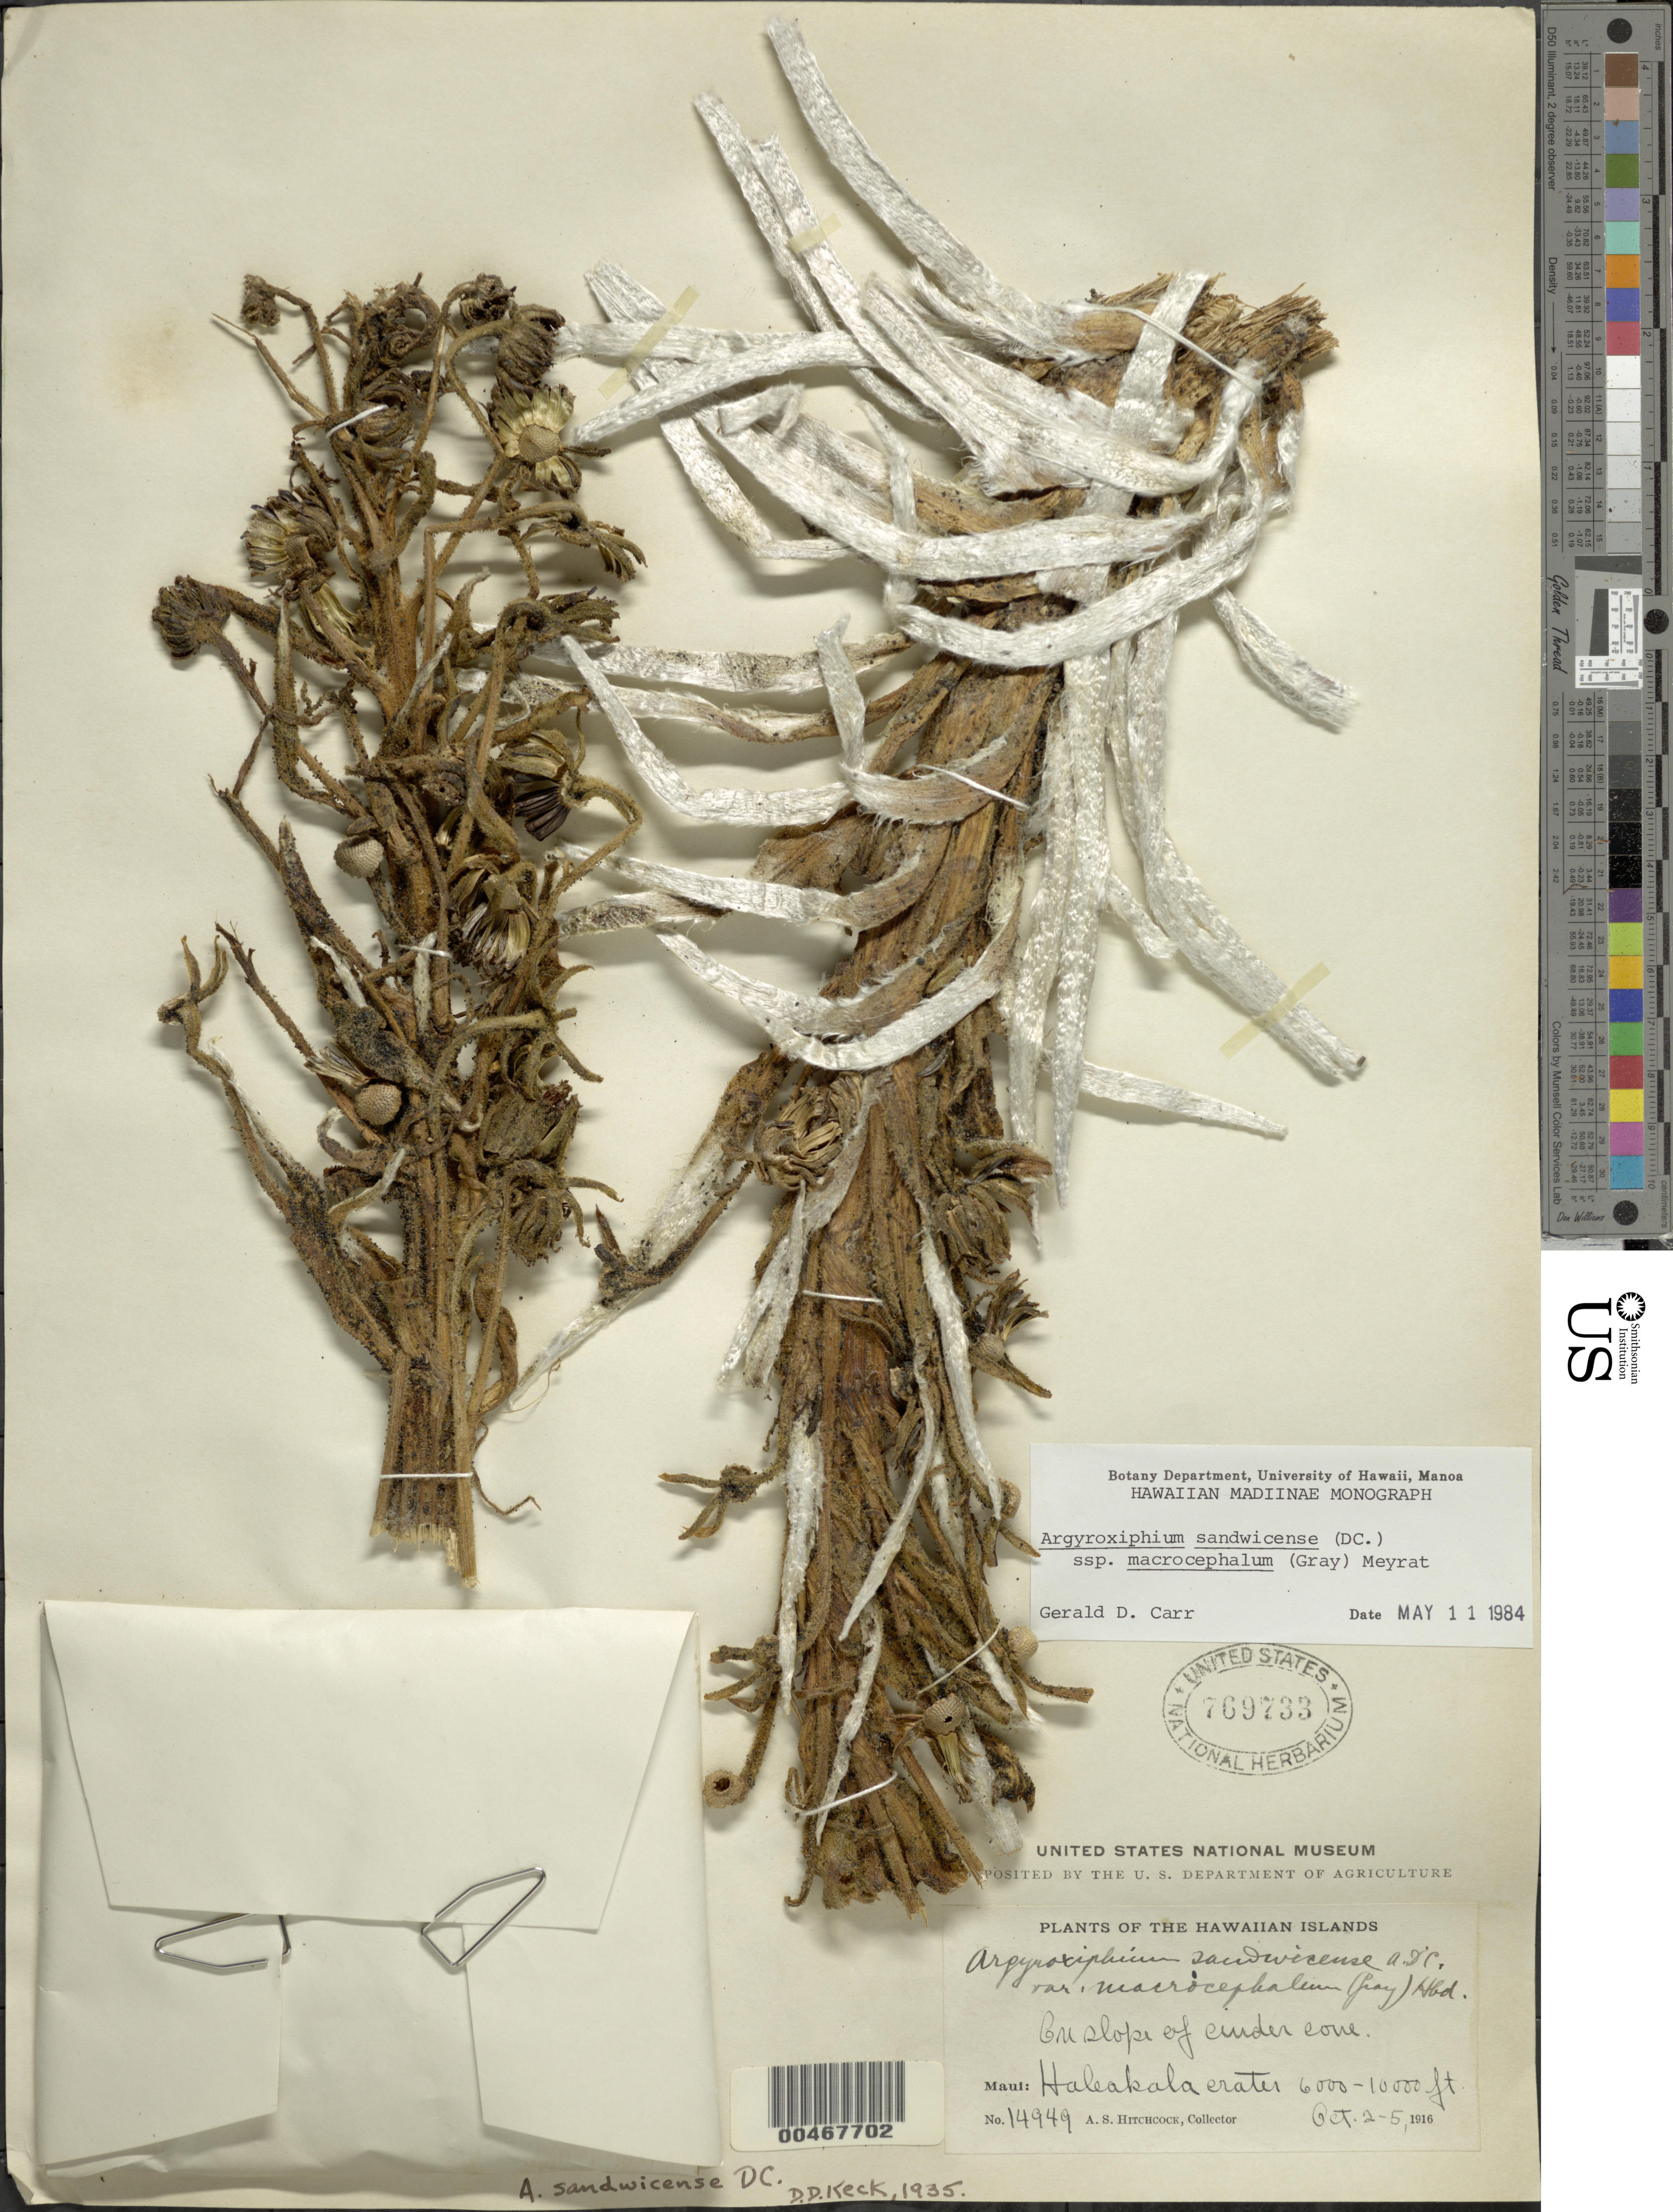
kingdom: Plantae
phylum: Tracheophyta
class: Magnoliopsida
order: Asterales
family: Asteraceae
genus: Argyroxiphium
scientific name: Argyroxiphium sandwicense subsp. macrocephalum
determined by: Carr, G. D.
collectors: A. S. Hitchcock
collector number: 14949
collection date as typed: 2 Oct 1916 to 5 Oct 1916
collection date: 1916-10-02/1916-10-05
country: United States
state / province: Hawaii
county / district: Maui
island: Maui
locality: Haleakala Crater, On slope of cinder cone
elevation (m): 1829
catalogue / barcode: US 769733